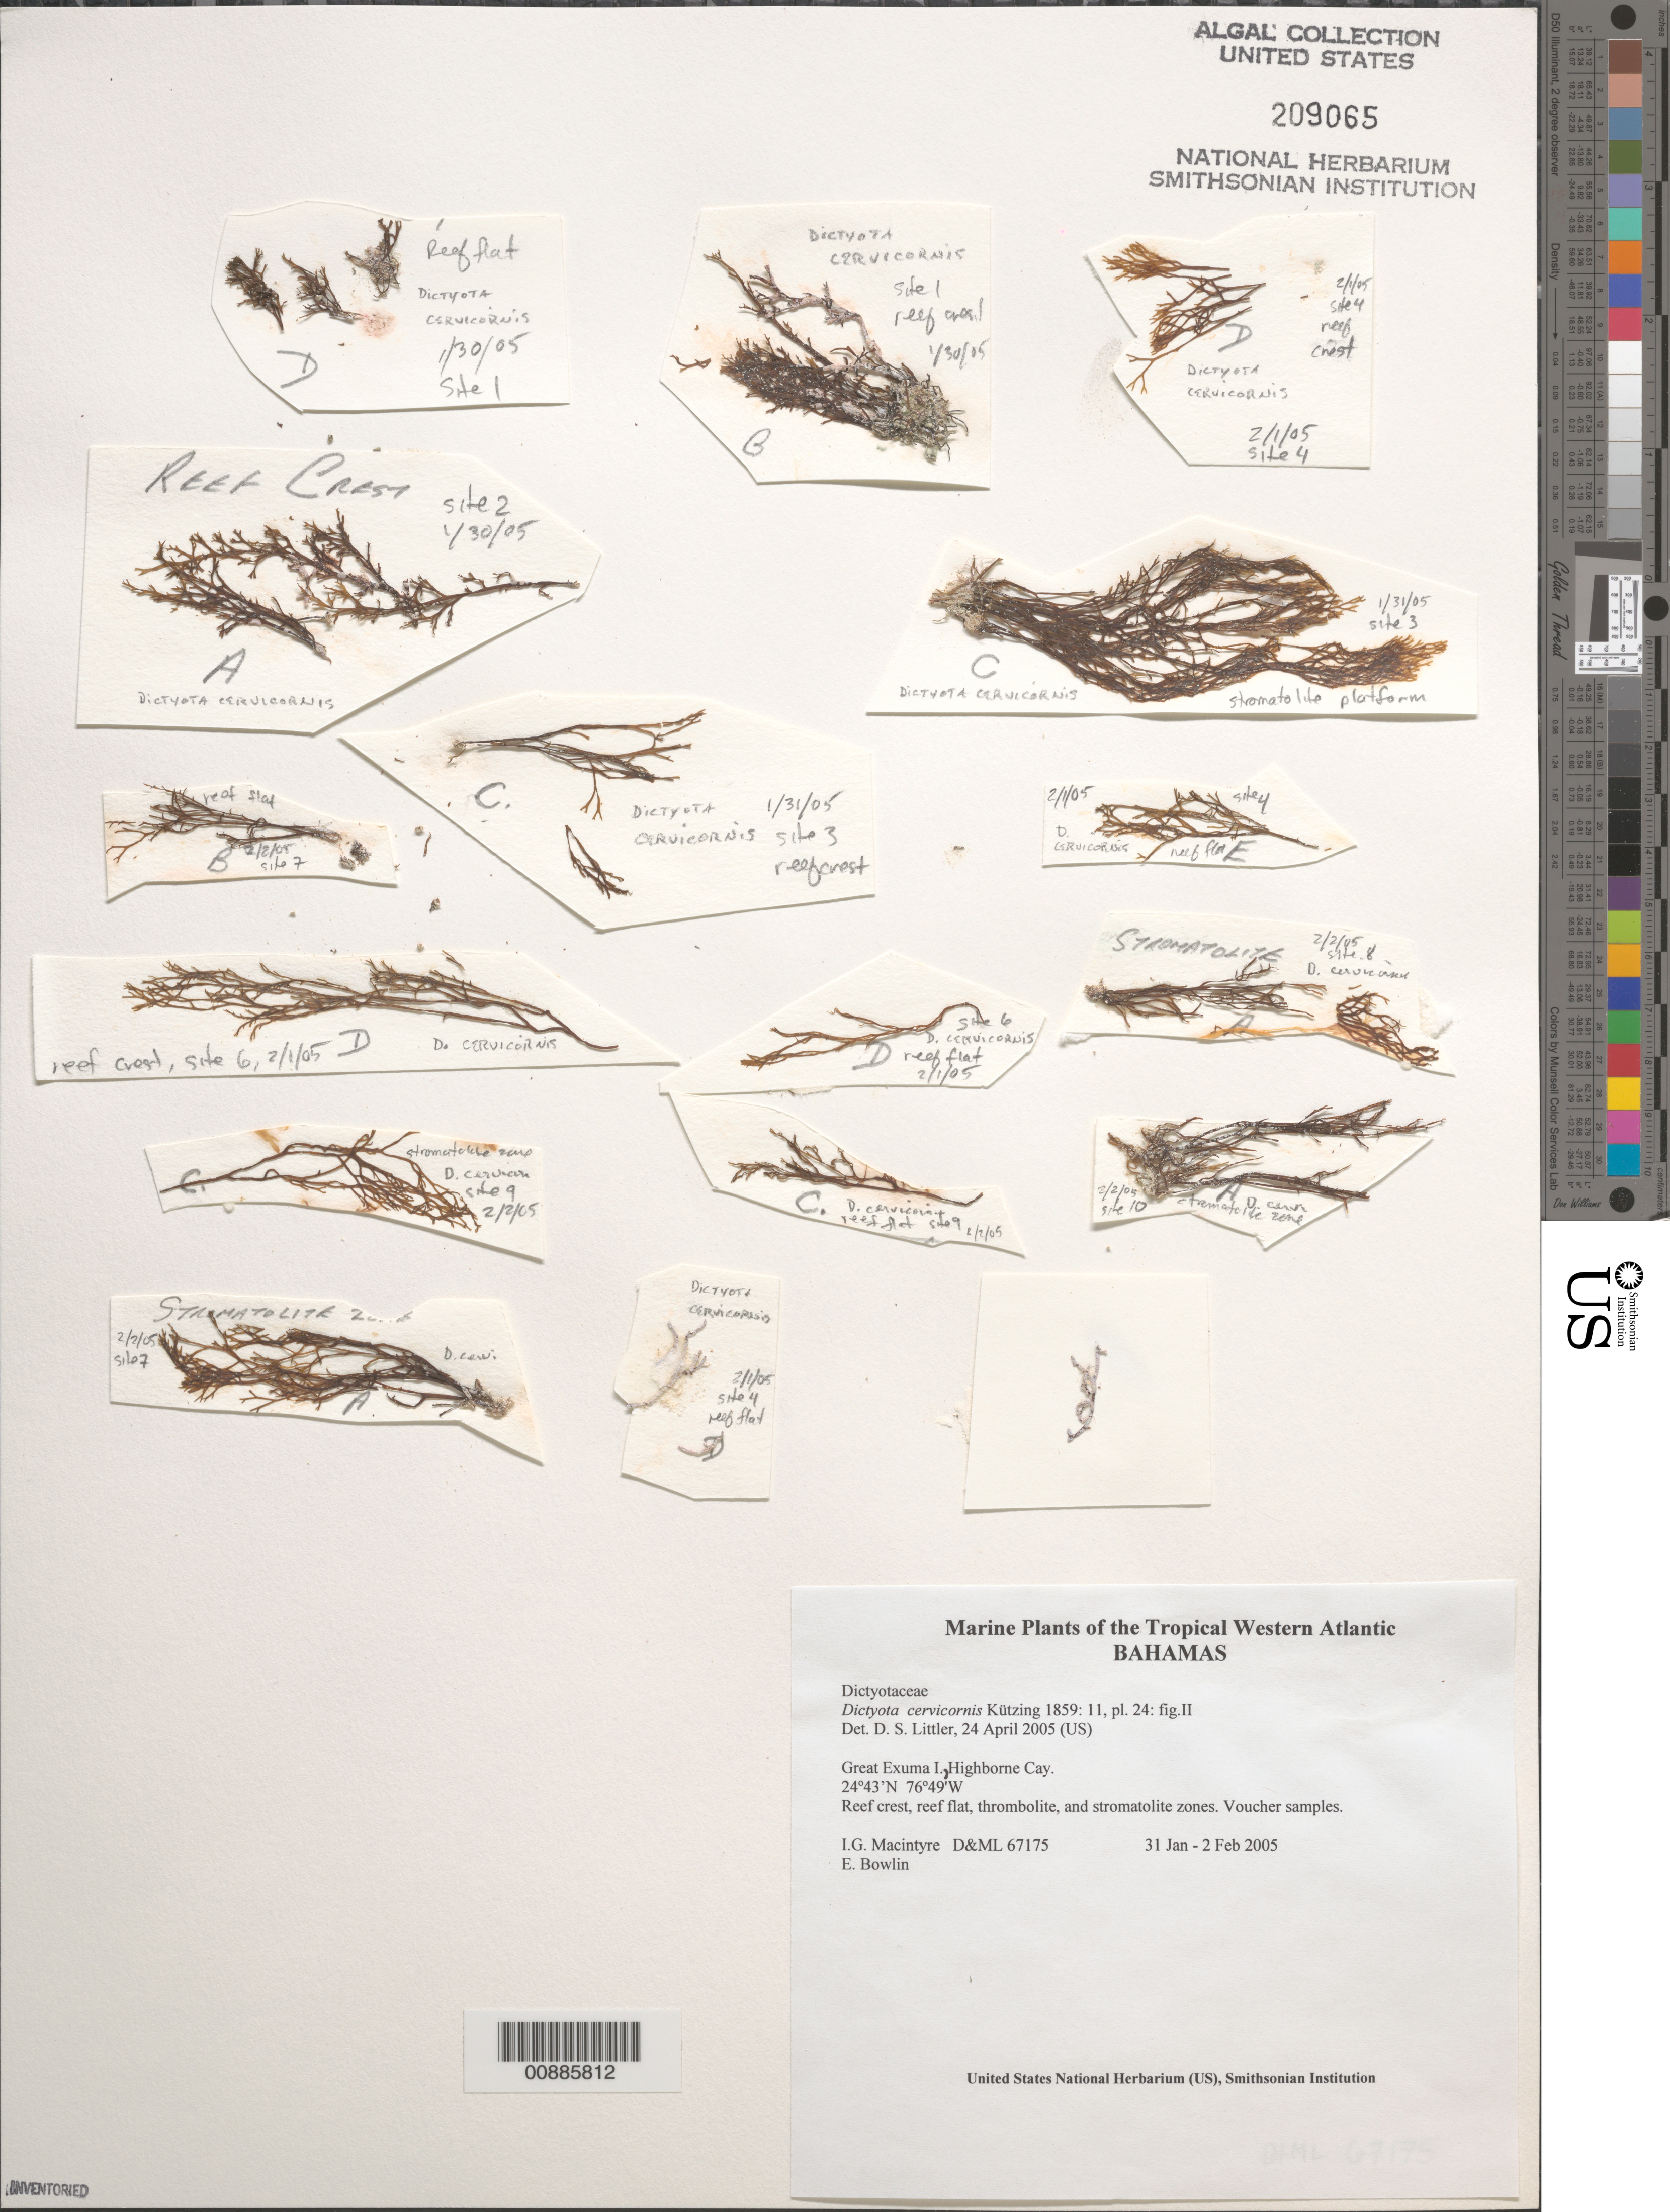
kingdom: Chromista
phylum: Ochrophyta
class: Phaeophyceae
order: Dictyotales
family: Dictyotaceae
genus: Dictyota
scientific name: Dictyota cervicornis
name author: Kütz.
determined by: Littler, D. S.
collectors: I. Macintyre & E. Bowlin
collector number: D&ML 67175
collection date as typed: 31 Jan 2005 to 02 Feb 2005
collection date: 2005-01-31/2005-02-02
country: Bahamas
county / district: Exuma District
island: Great Exuma Island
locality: Highborne Cay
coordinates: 24 43' N, 76 49' W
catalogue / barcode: US 209065